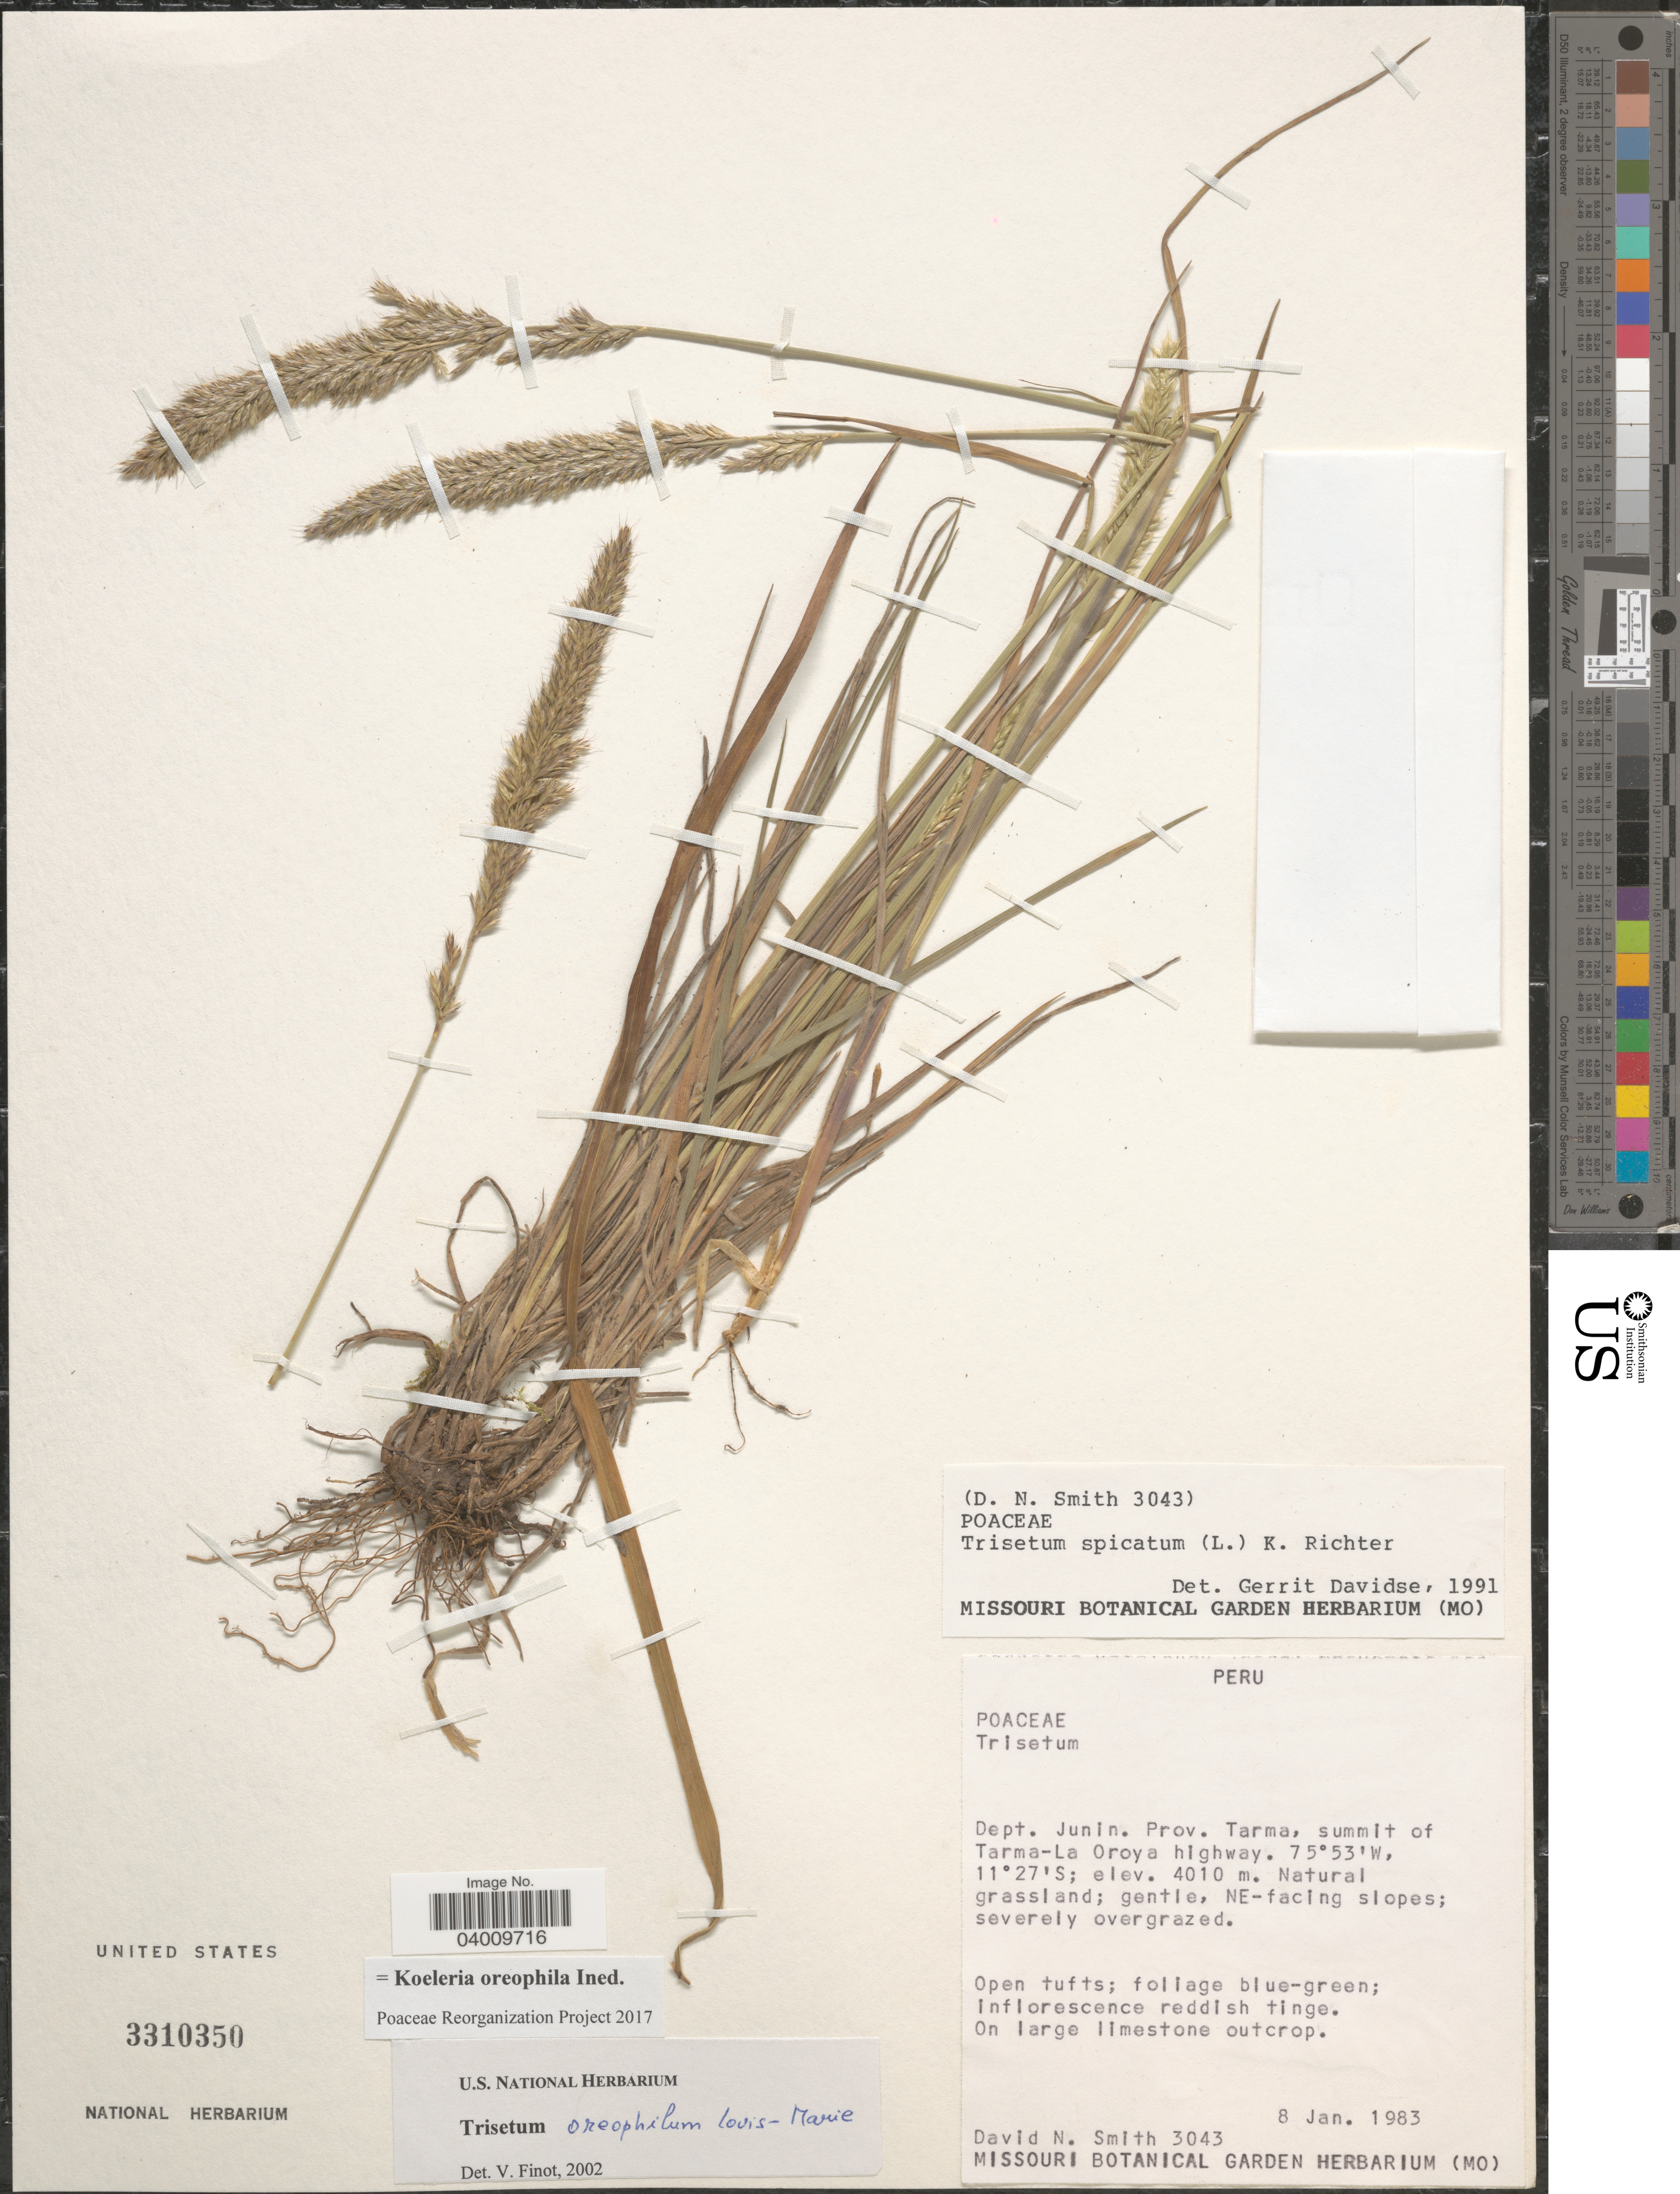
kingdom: Plantae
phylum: Tracheophyta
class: Liliopsida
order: Poales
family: Poaceae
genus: Koeleria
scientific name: Koeleria oreophila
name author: (Louis-Marie) Barberá et al.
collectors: D. Smith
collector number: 3043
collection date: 1983-01-08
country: Peru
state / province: Junín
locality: Dept. Junin. Prov. Tarma, summit of Tarma-La Oroya highway. NE-facing slopes.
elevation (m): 4010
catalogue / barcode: US 3310350